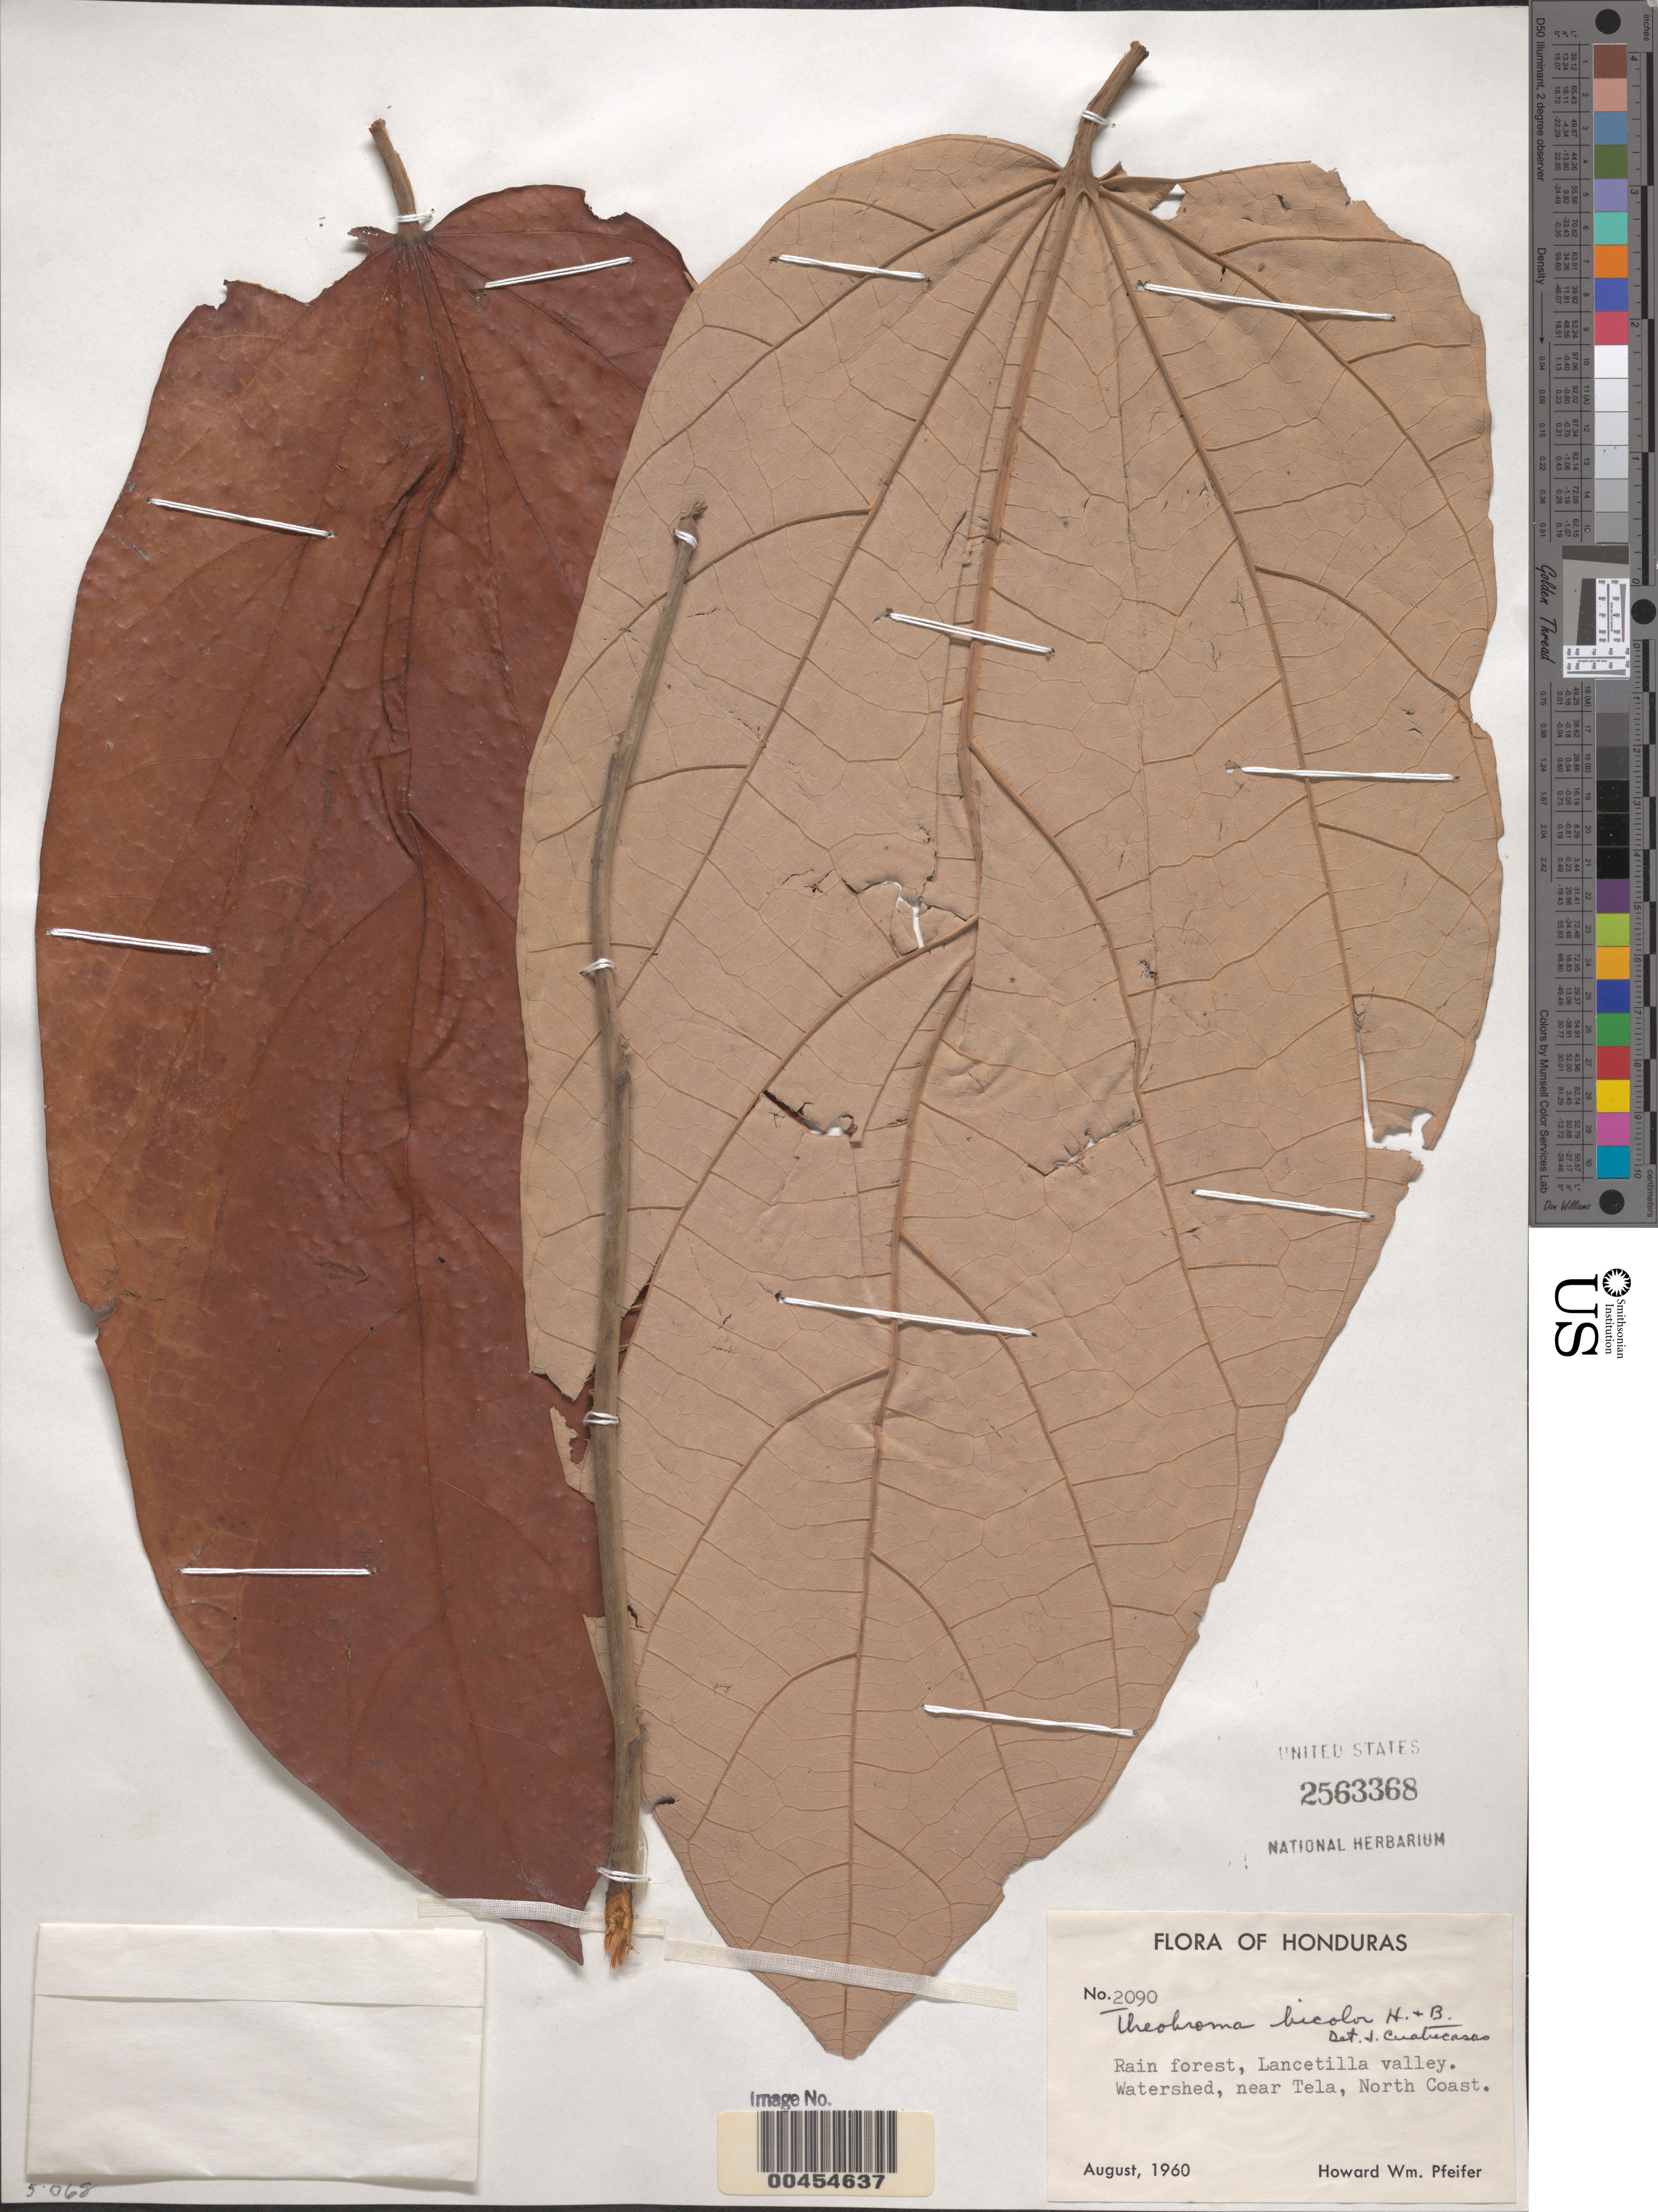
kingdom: Plantae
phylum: Tracheophyta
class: Magnoliopsida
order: Malvales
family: Malvaceae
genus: Theobroma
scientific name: Theobroma bicolor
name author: Bonpl.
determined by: Dorr, L. J., (BOT), Smithsonian Institution - National Museum of Natural History (UNITED STATES)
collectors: H. W. Pfeifer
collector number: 2090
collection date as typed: Aug 1960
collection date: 1960-08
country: Honduras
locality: Lancetilla Valley. watershed, near Tela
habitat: Rain forest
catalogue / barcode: US 2563368